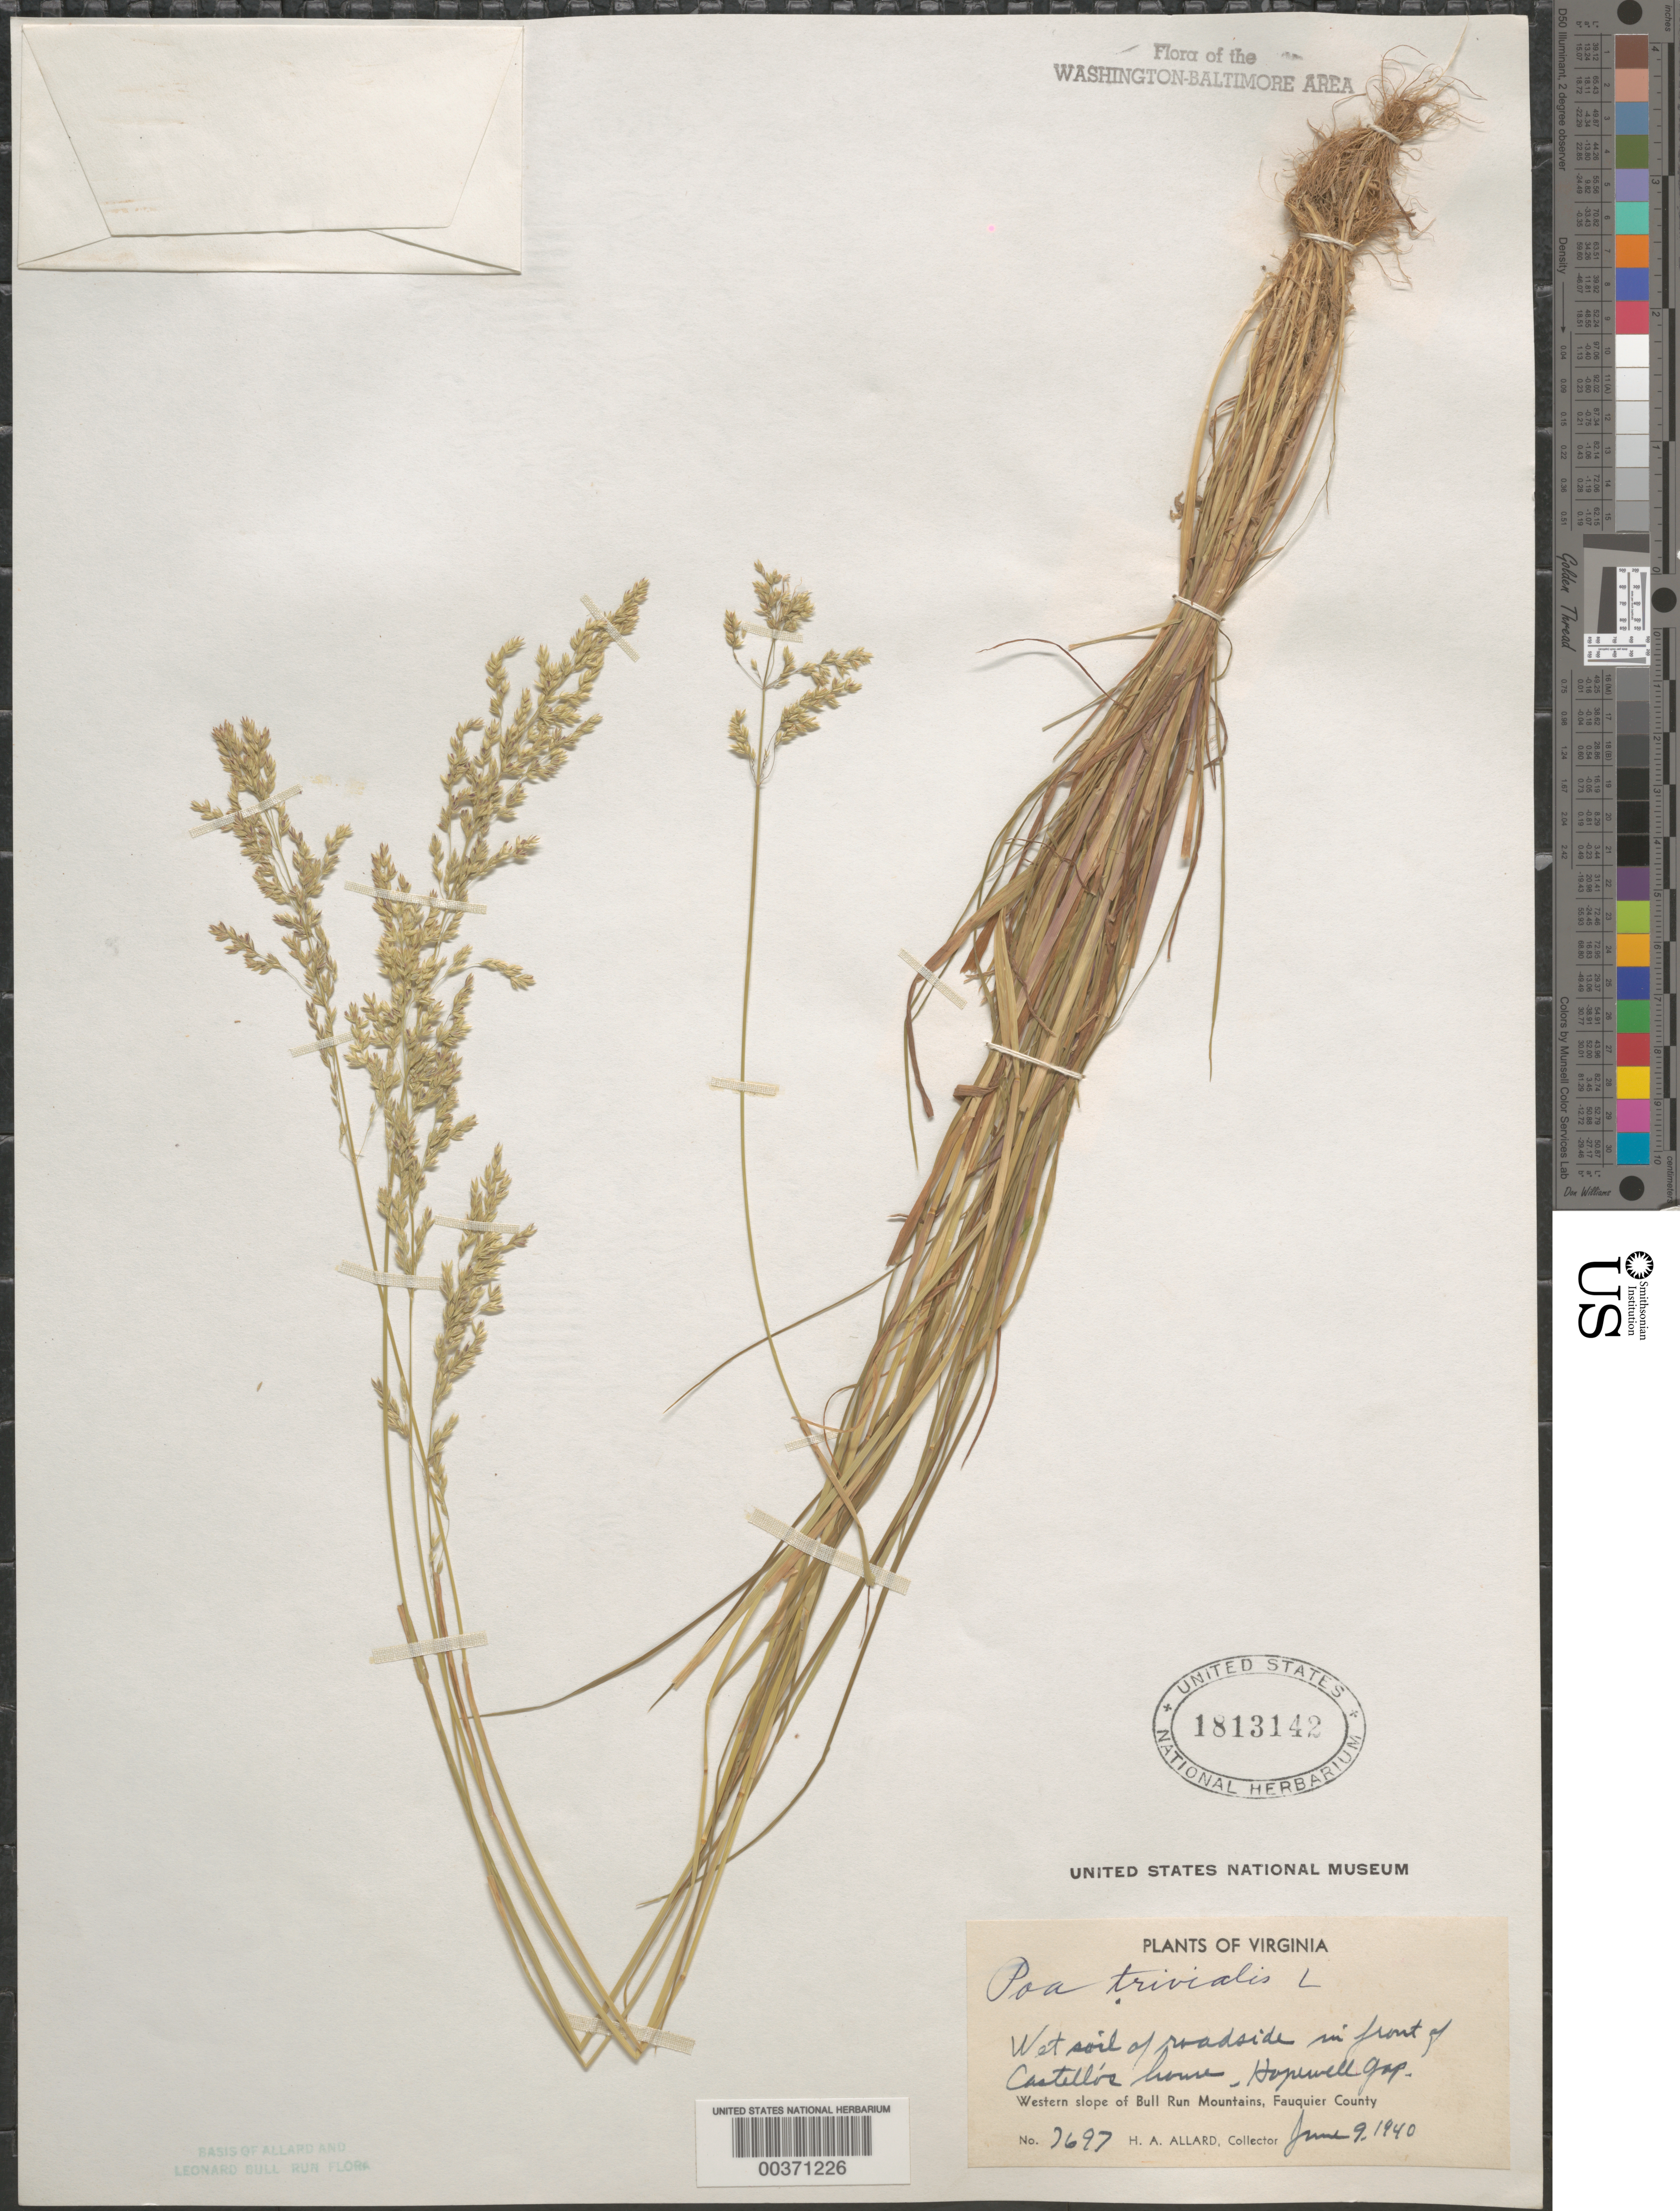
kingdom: Plantae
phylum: Tracheophyta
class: Liliopsida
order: Poales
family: Poaceae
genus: Poa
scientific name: Poa trivialis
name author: L.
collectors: H. A. Allard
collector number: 7697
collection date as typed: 09 Jun 1940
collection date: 1940-06-09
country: United States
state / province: Virginia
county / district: Fauquier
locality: Hopewell Gap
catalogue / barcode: US 1813142